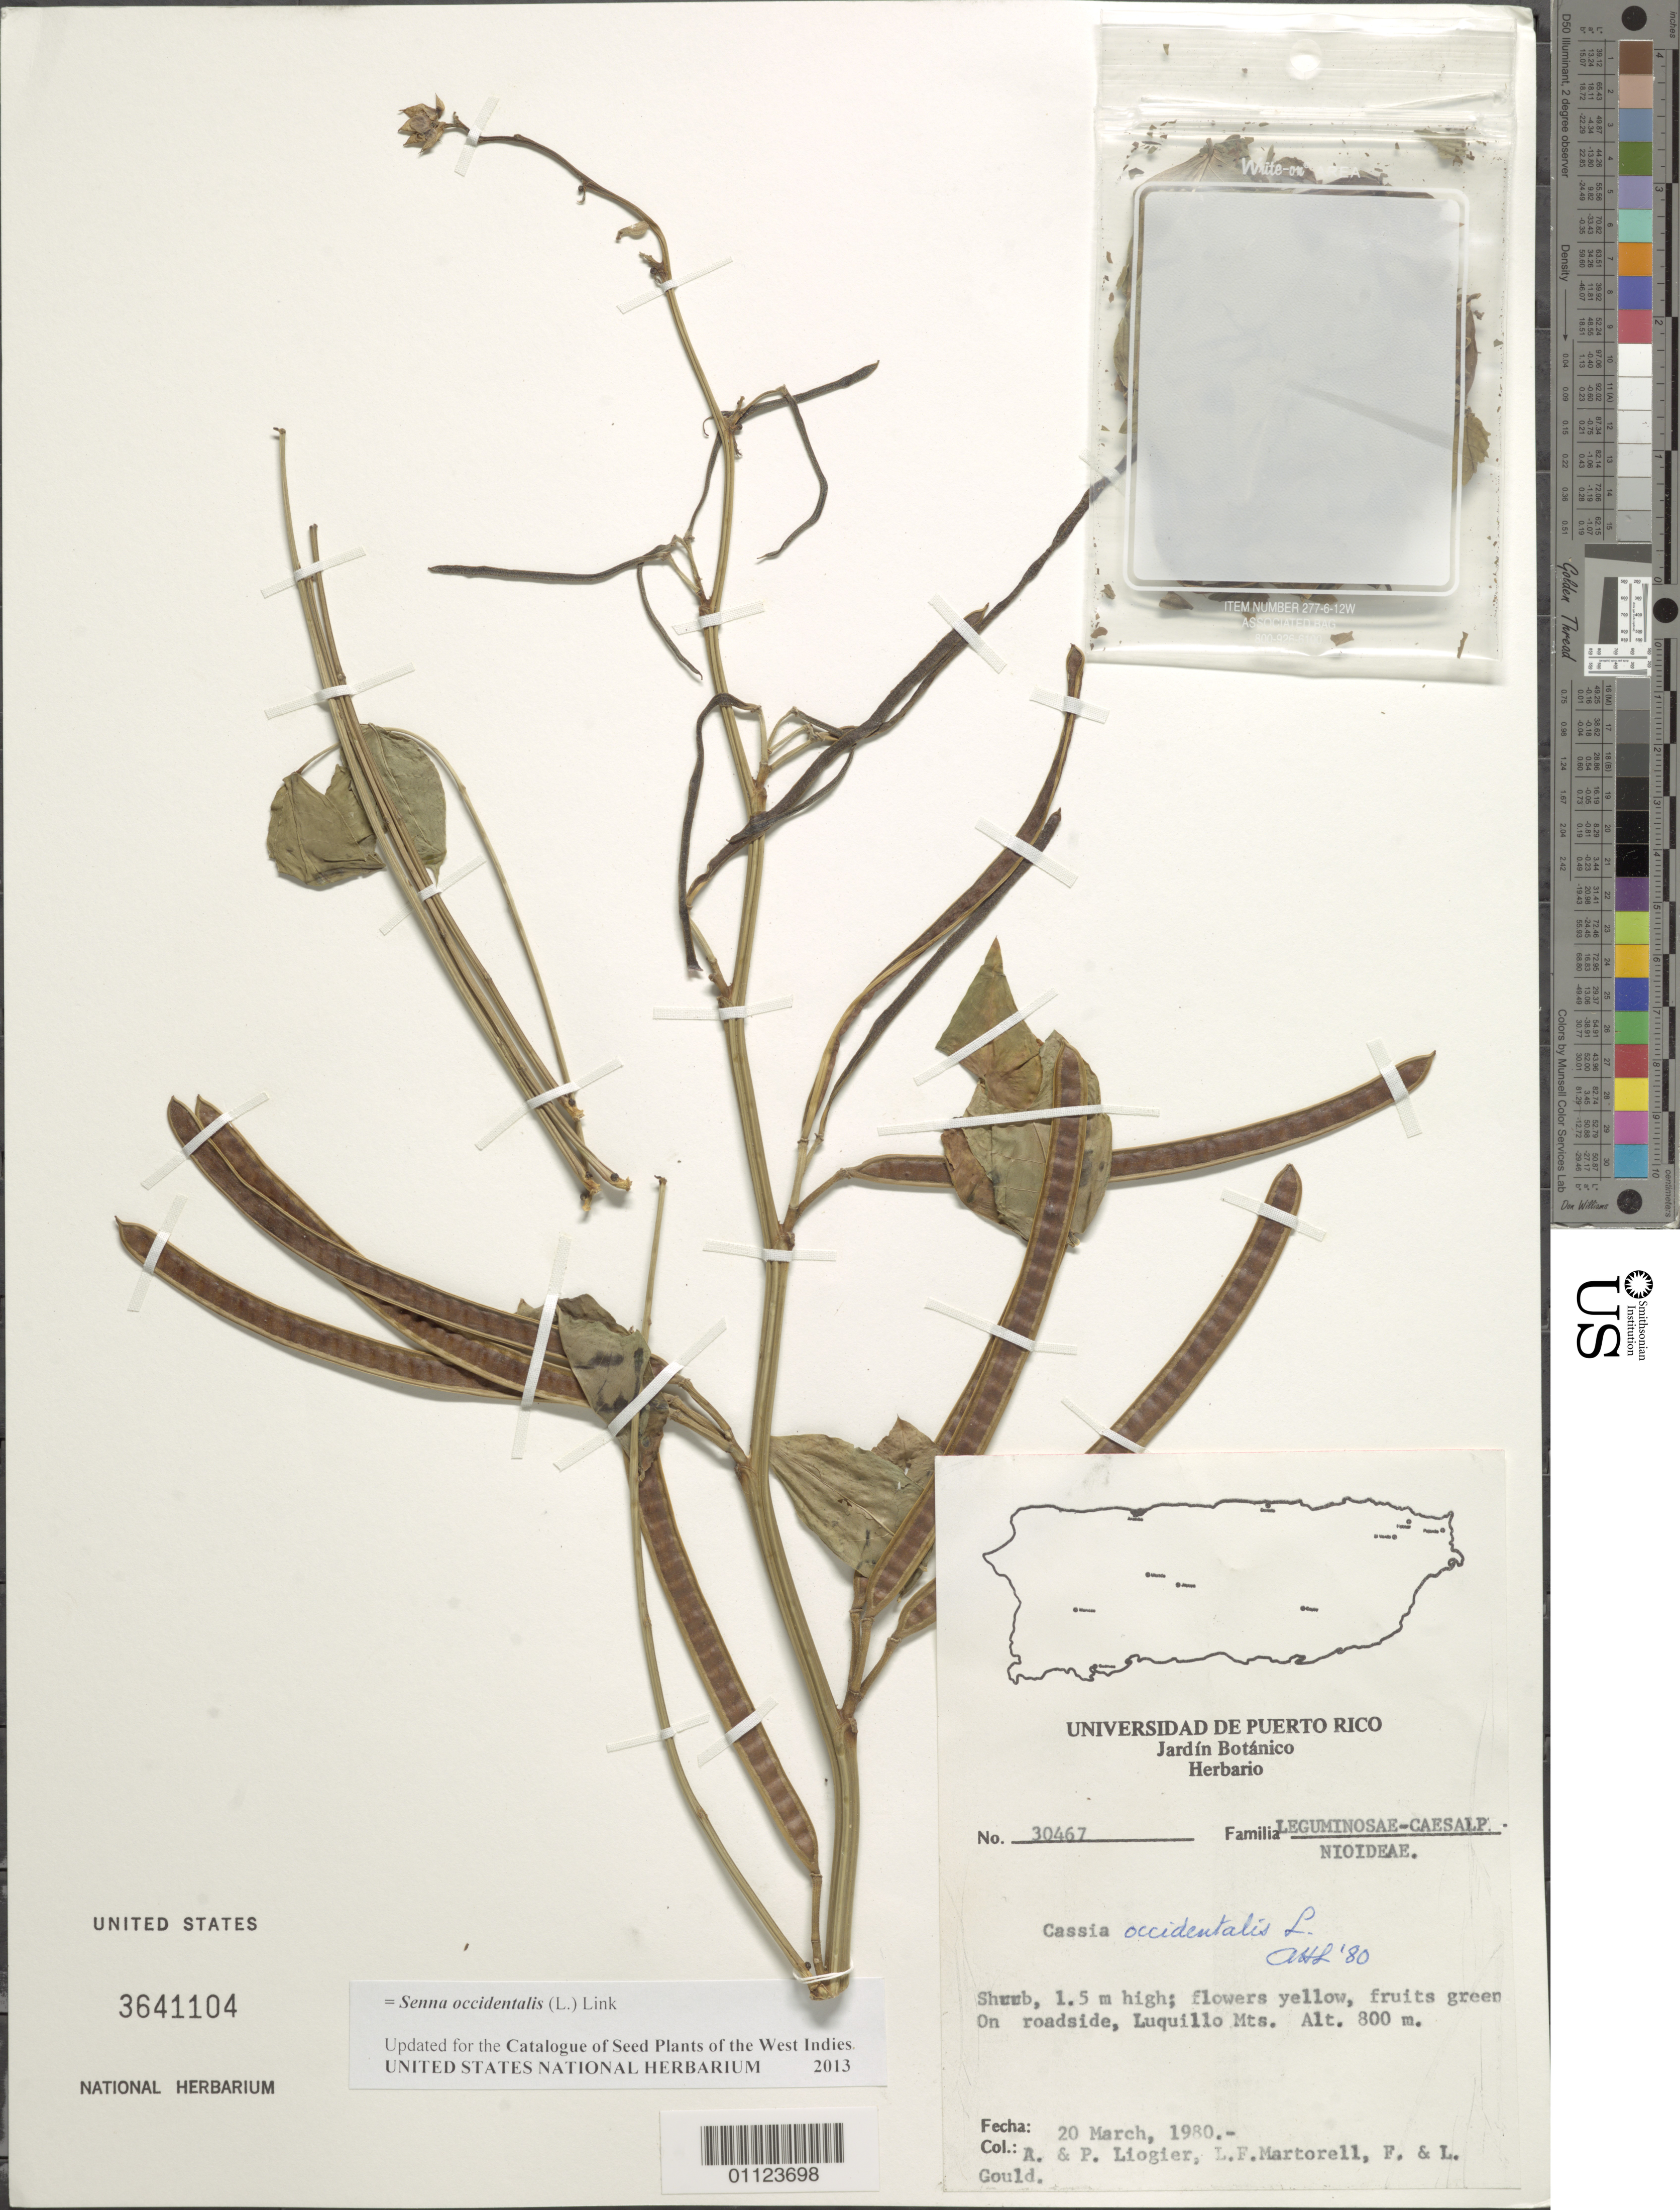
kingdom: Plantae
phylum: Tracheophyta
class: Magnoliopsida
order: Fabales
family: Fabaceae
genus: Senna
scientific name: Senna occidentalis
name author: (L.) Link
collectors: A. H. Liogier, M. P. Liogier, L. Martorell, F. Gould & L. Gould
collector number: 30467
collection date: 1980-03-20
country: Puerto Rico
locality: Luquillo Mts.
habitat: On roadside.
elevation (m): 800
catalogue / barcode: US 3641104